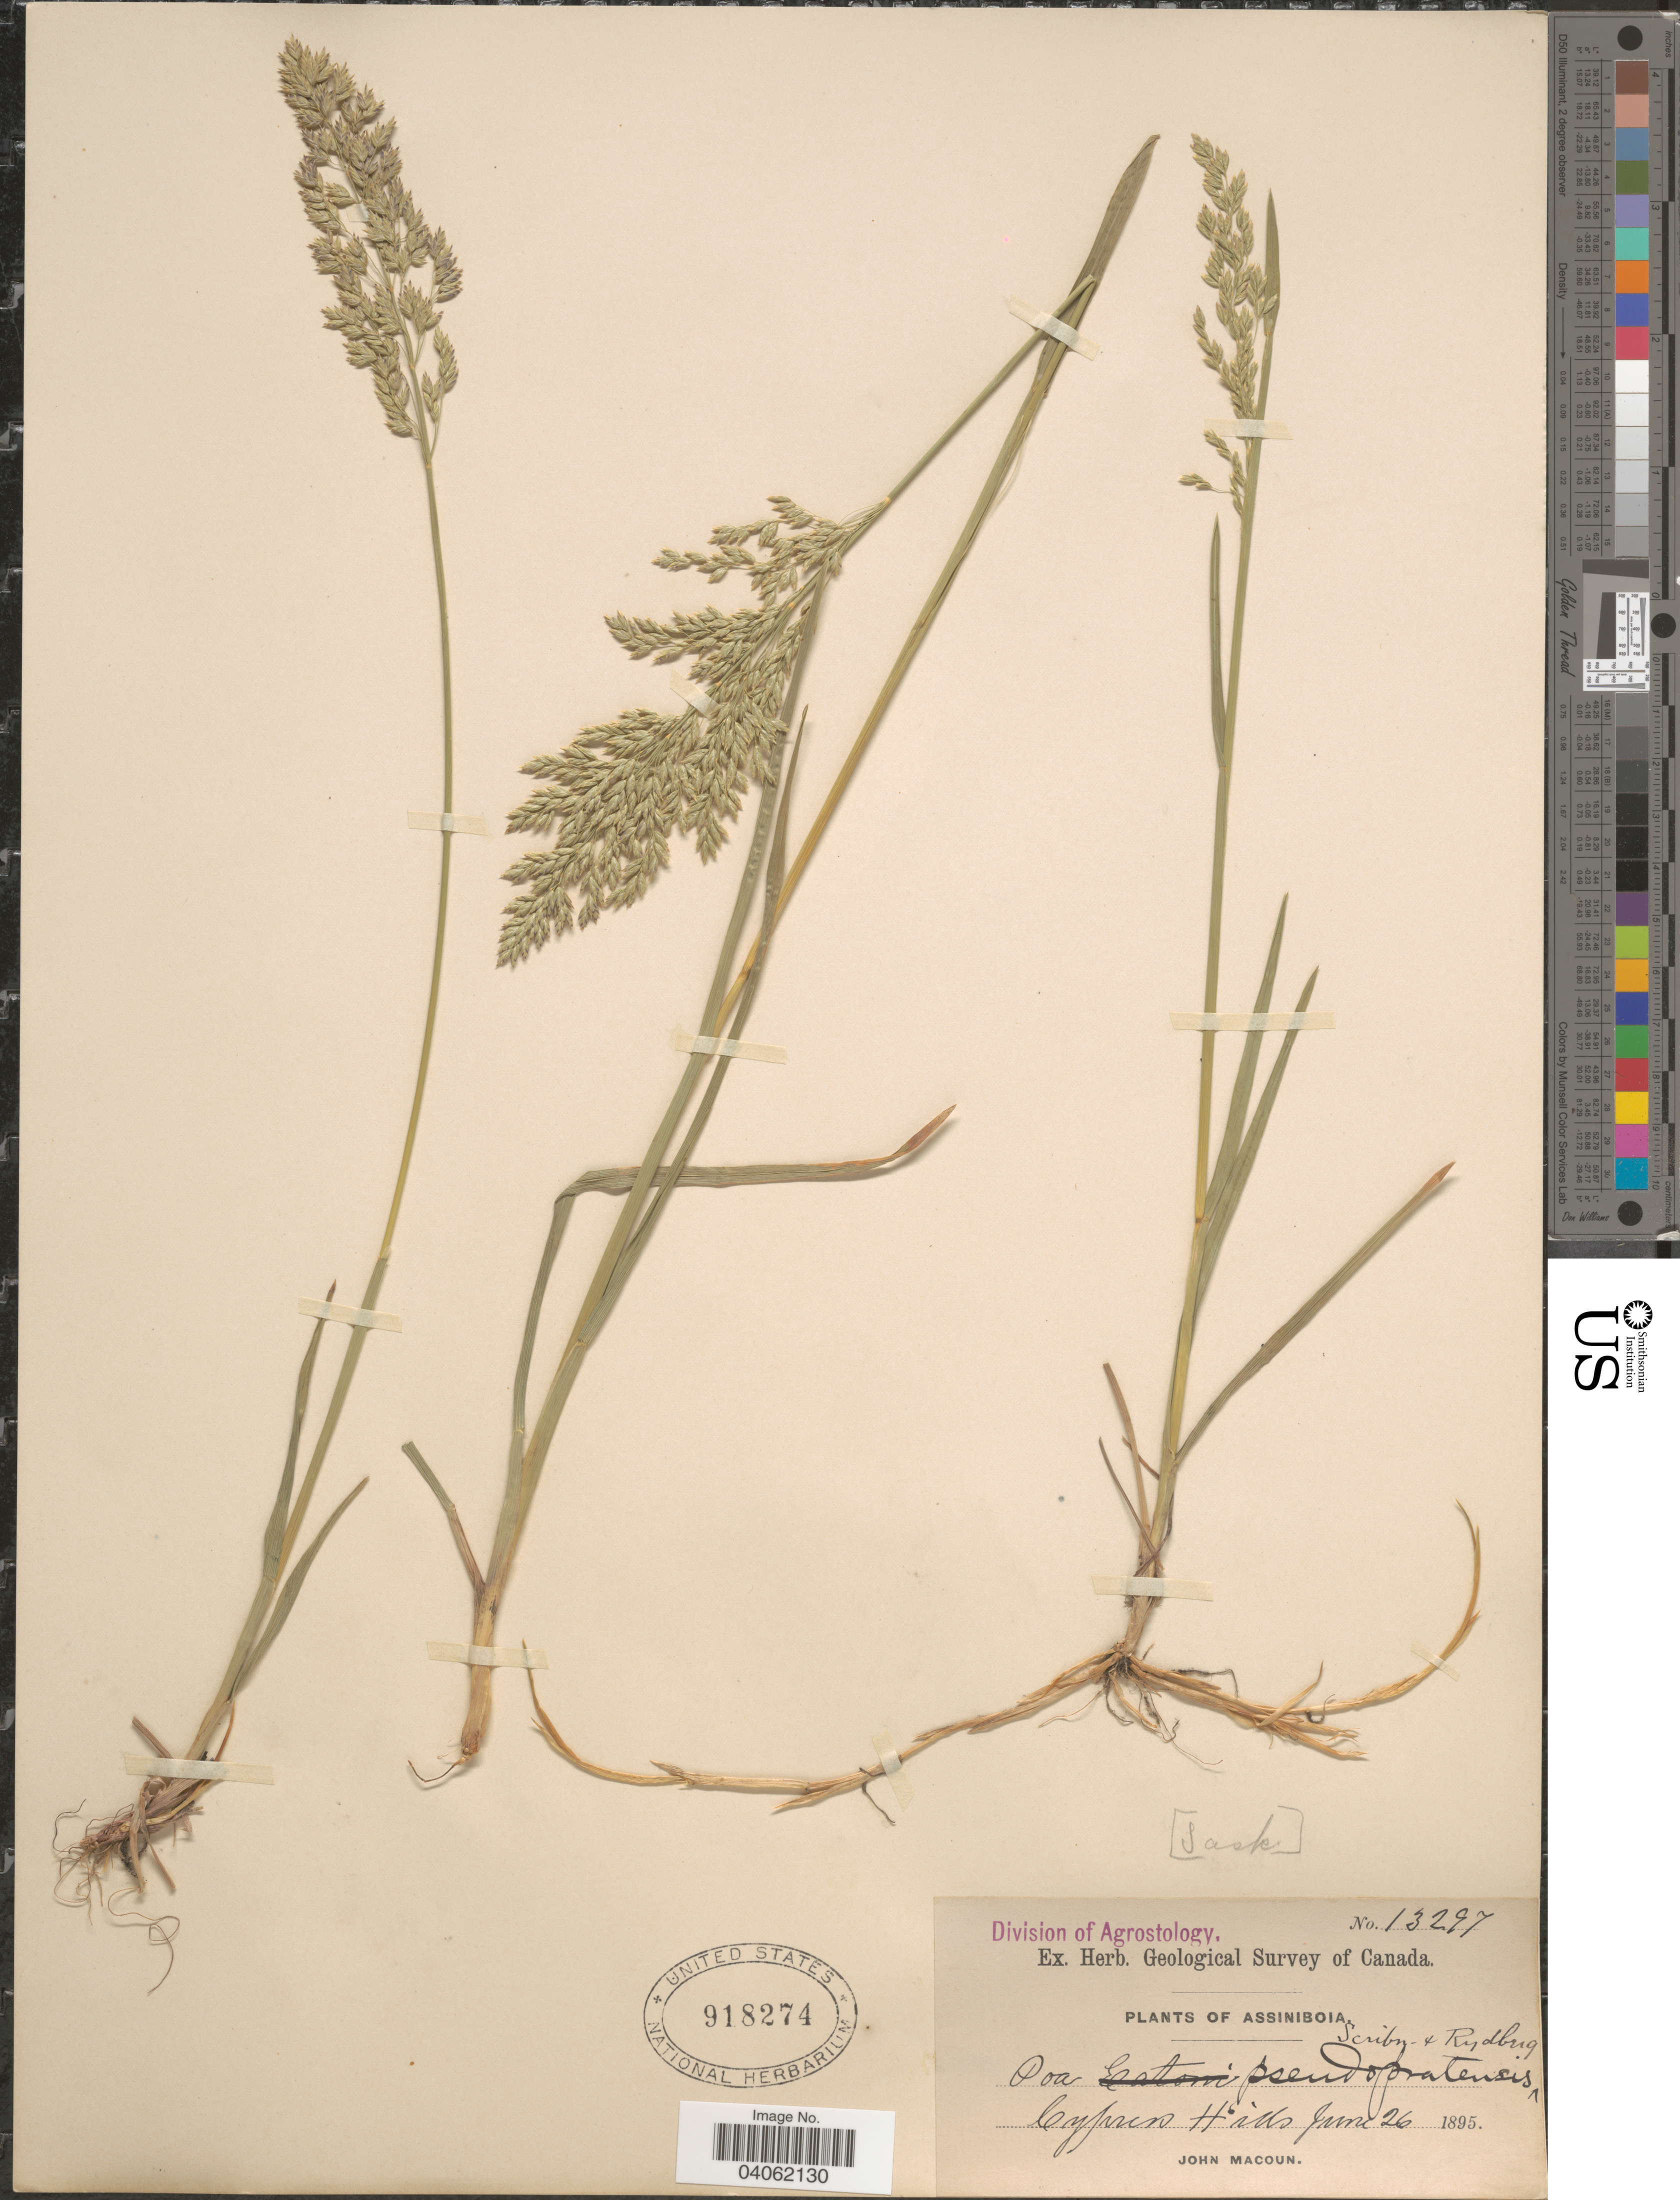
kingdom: Plantae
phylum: Tracheophyta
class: Liliopsida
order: Poales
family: Poaceae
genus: Poa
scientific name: Poa pratensis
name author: L.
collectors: J. Macoun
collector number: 13297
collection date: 1895-06-26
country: Canada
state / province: Saskatchewan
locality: Assiniboia. Cypress Hills.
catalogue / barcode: US 918274